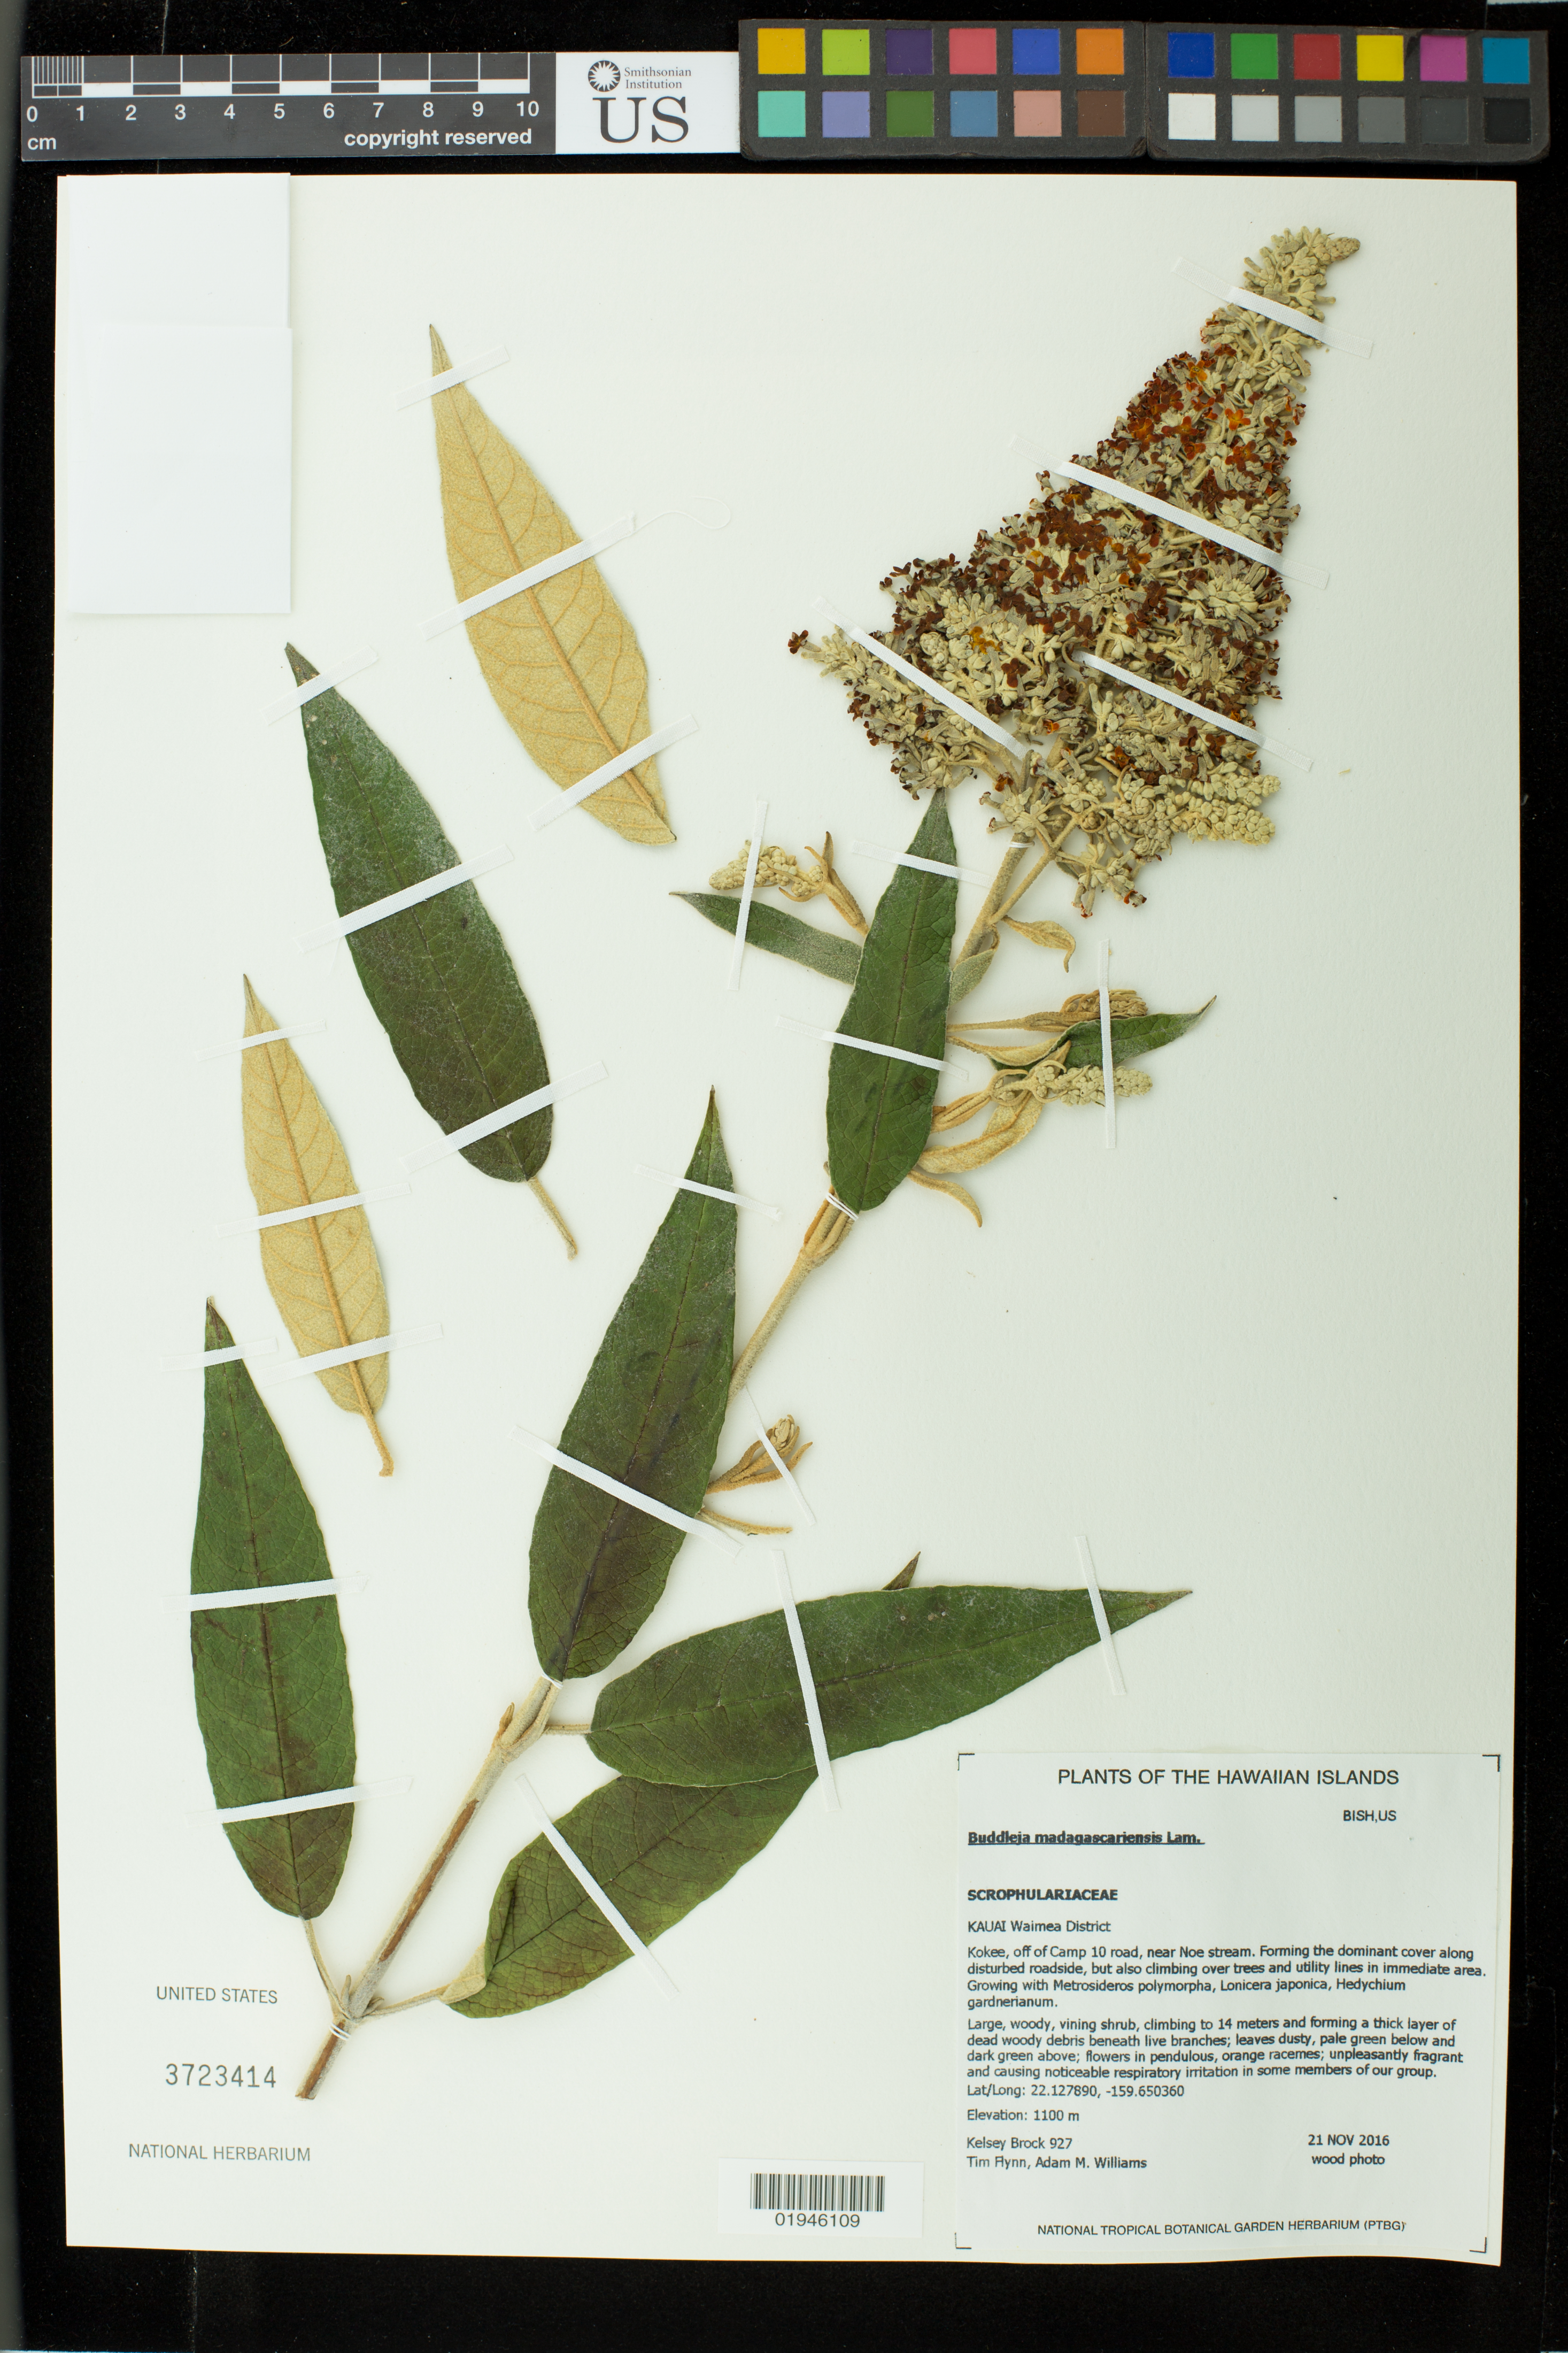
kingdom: Plantae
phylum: Tracheophyta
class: Magnoliopsida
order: Lamiales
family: Scrophulariaceae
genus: Buddleja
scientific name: Buddleja madagascariensis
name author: Lam.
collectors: K. Brock, T. W. Flynn & A. Williams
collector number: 927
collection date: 2016-11-21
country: United States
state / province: Hawaii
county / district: Kauai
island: Kaua'i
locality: Waimea District, Kokee, near Noe stream.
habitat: Disturbed roadside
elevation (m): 1100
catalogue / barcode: US 3723414